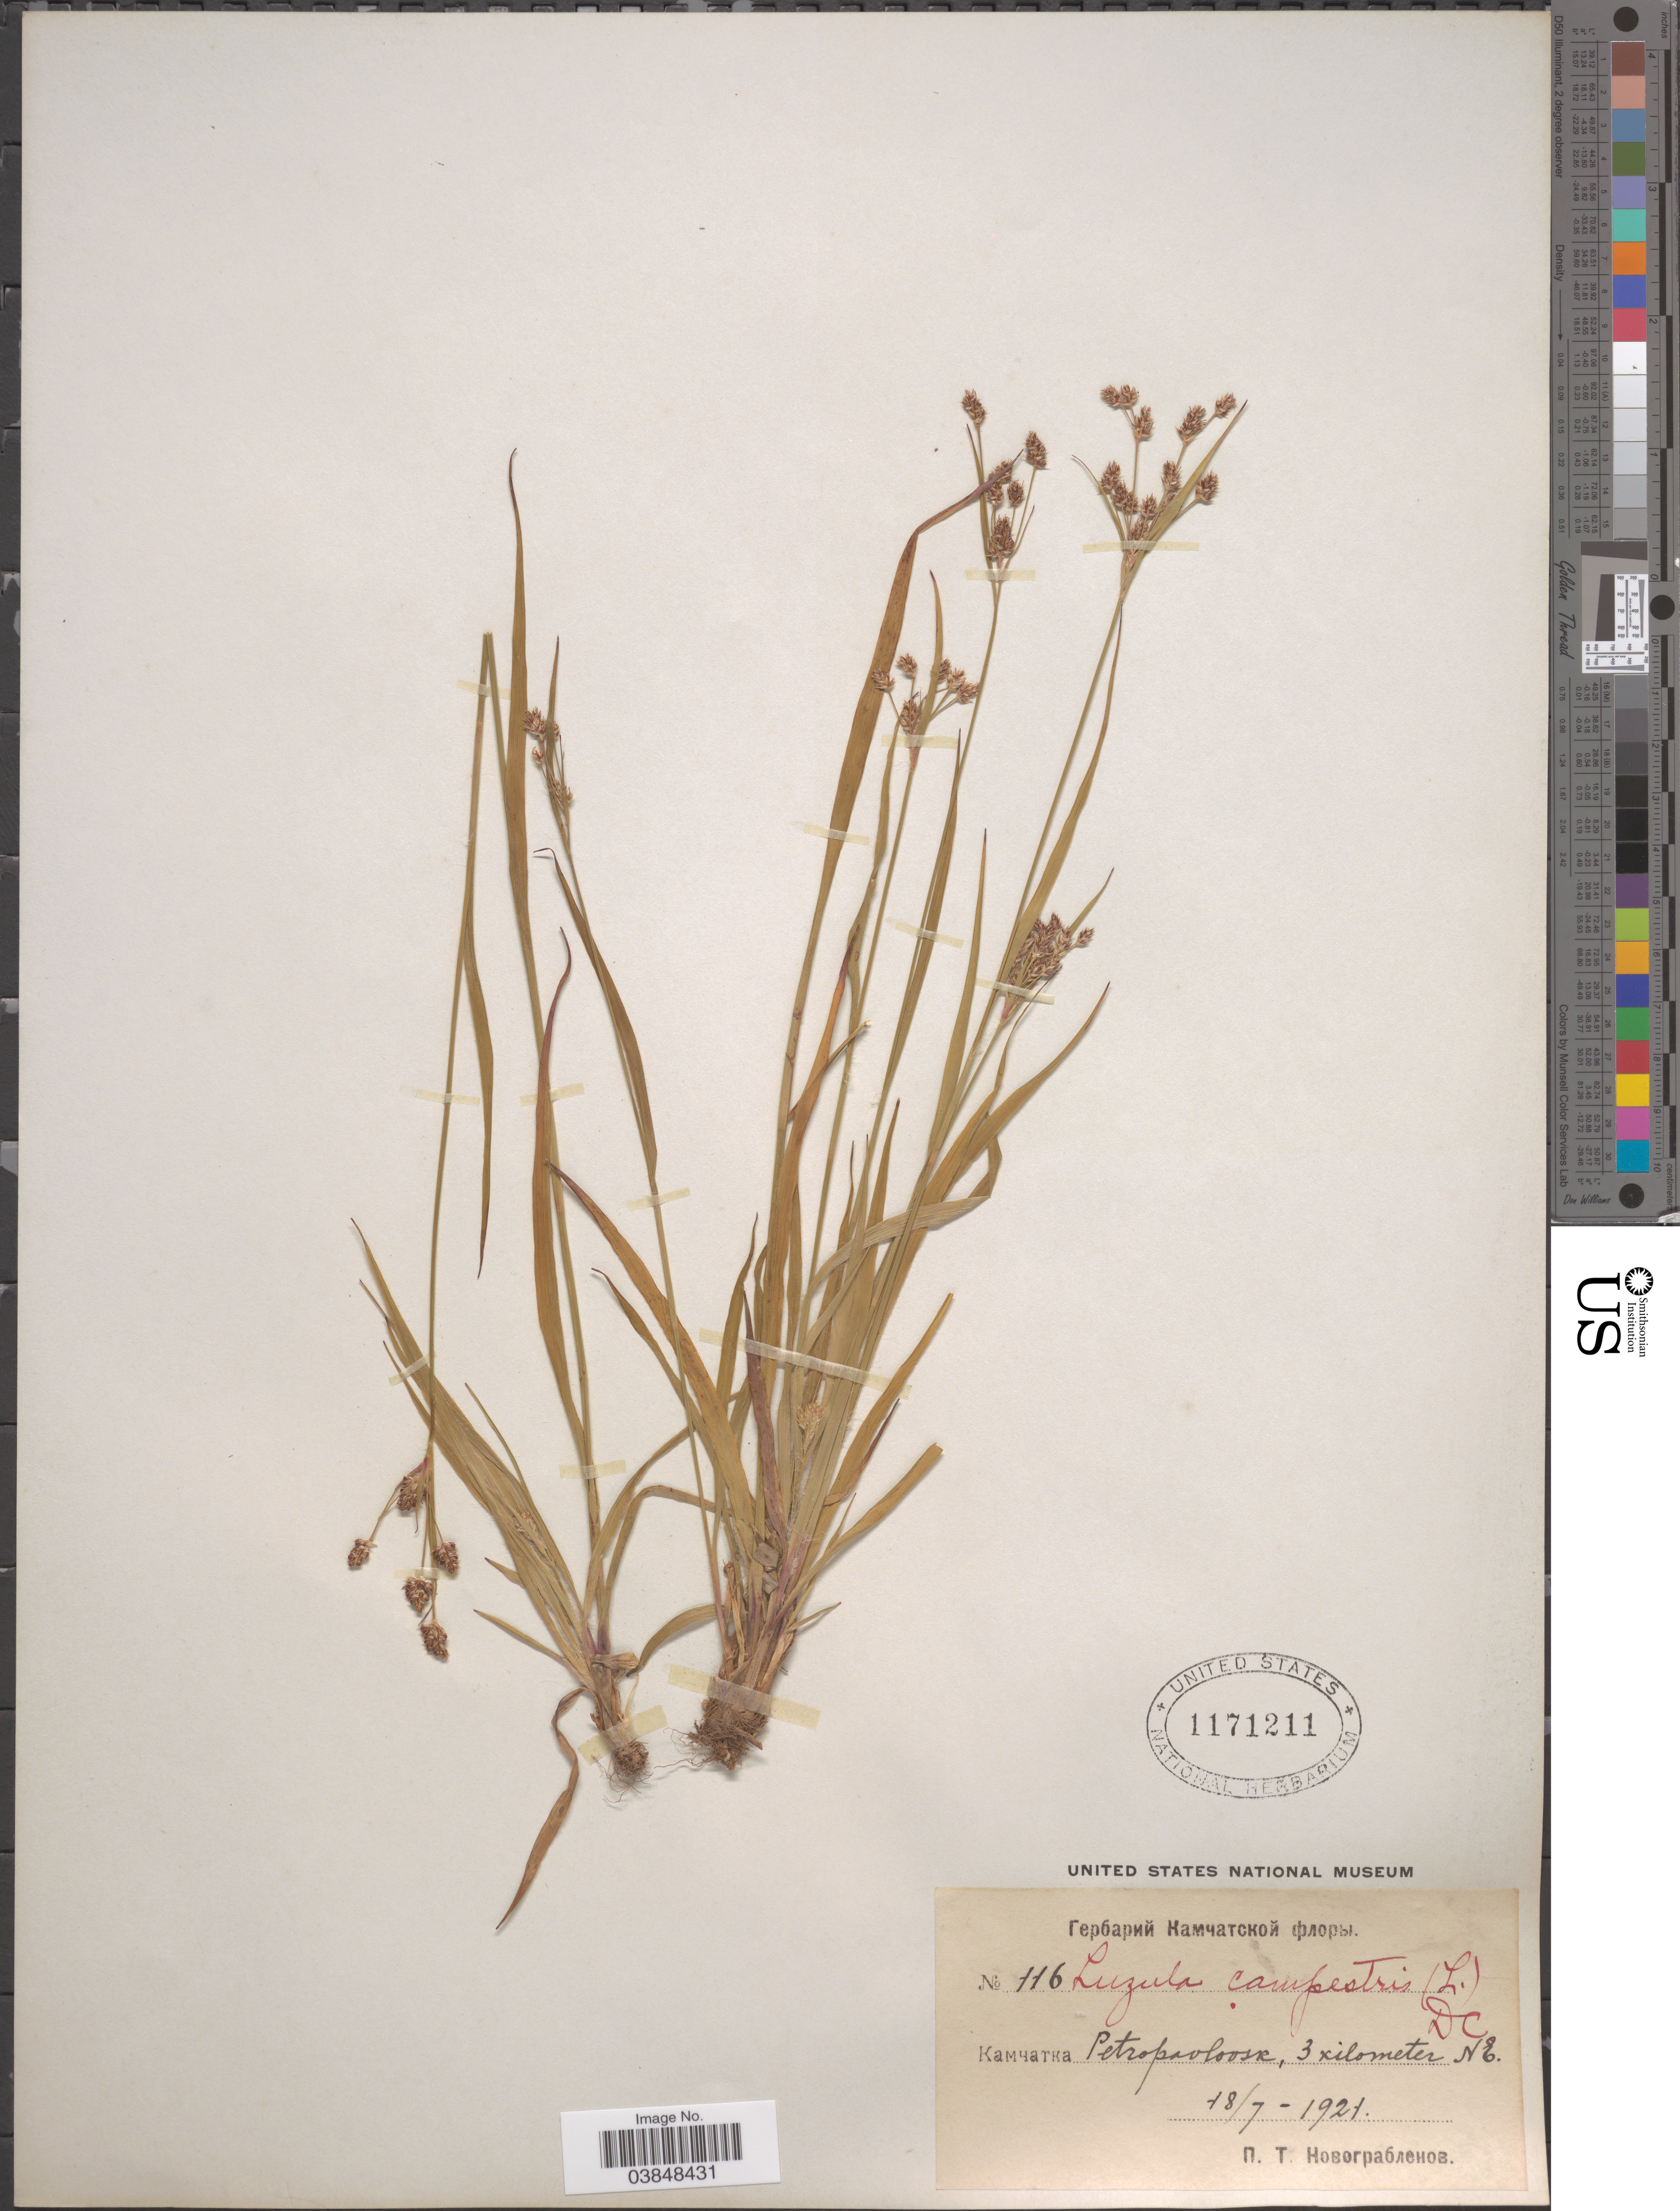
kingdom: Plantae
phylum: Tracheophyta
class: Liliopsida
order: Poales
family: Juncaceae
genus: Luzula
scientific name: Luzula multiflora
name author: (Ehrh.) Lej.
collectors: X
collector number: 116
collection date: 1921-07-18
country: Russian Federation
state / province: Kamchatka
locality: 3 km NE of Petropavlovsk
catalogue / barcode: US 1171211